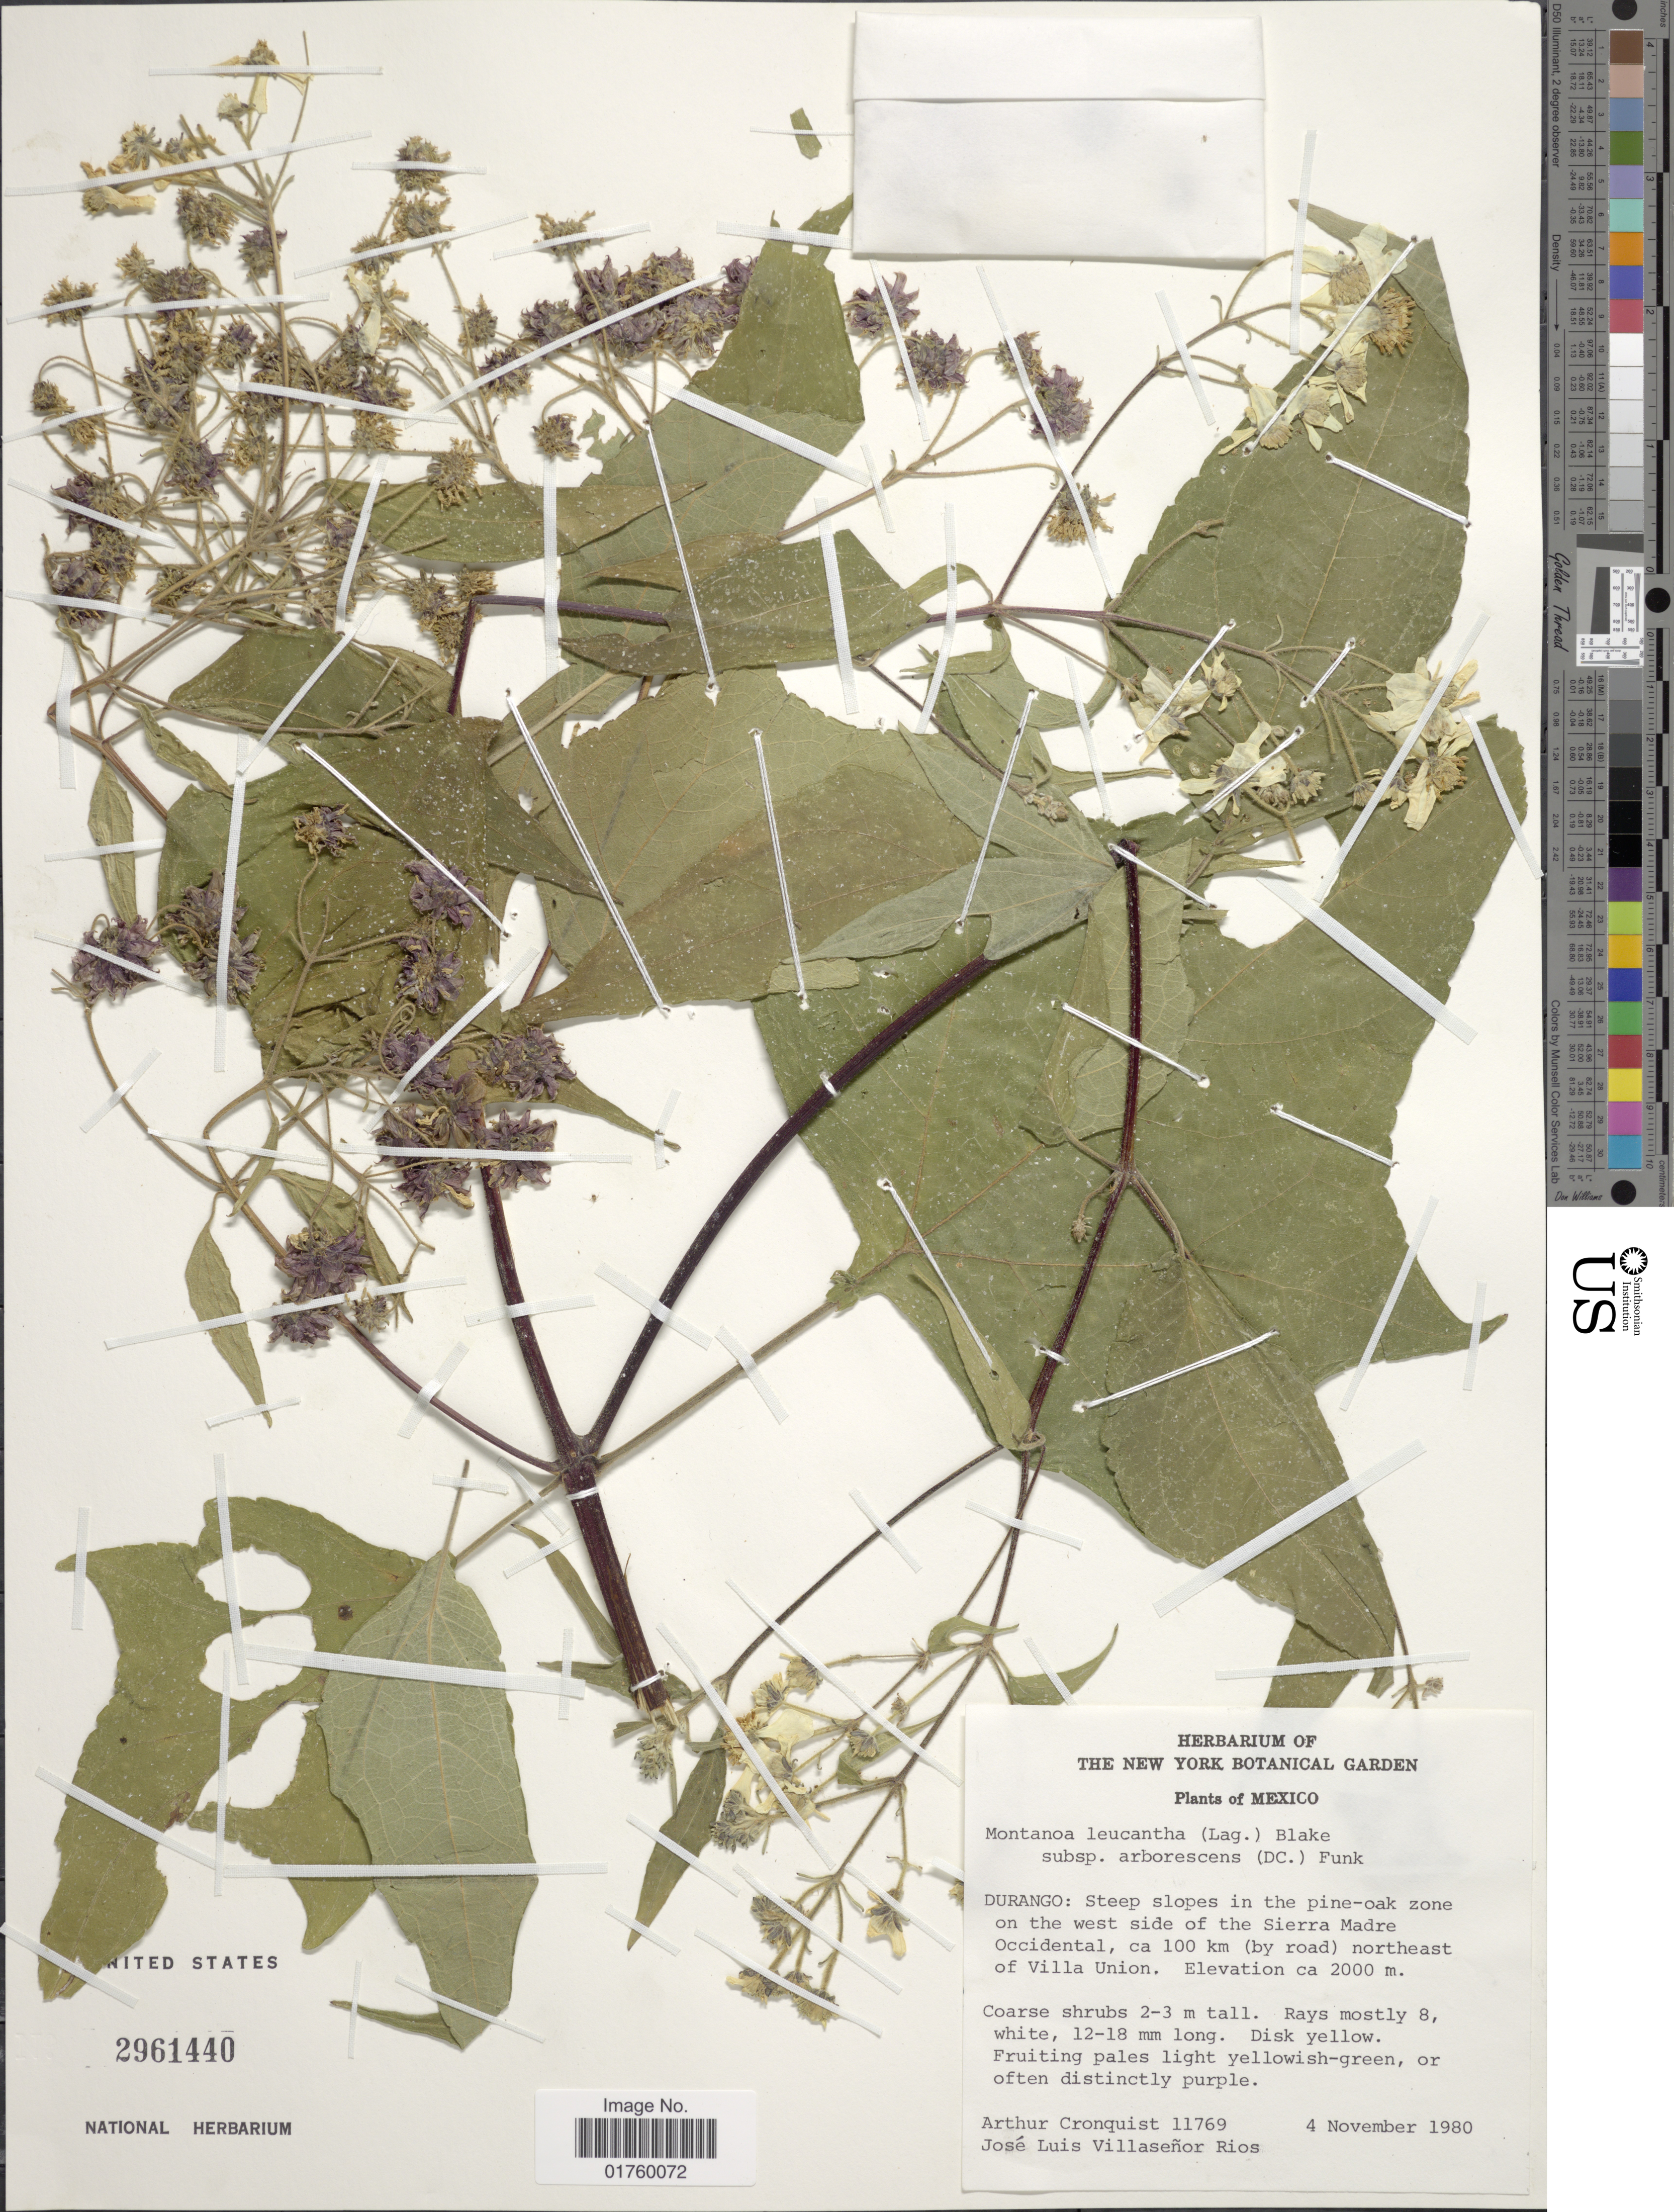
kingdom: Plantae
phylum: Tracheophyta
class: Magnoliopsida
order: Asterales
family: Asteraceae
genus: Montanoa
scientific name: Montanoa leucantha subsp. arborescens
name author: (DC.) V.A. Funk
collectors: A. J. Cronquist & J. L. Villasenor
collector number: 11769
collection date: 1980-11-04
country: Mexico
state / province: Durango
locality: Steep slopes in the pine-oak zone on the west side of the Sierra Madre Occidental, ca 100 km (by road) northeast of Villa Union.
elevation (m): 2000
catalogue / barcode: US 2961440